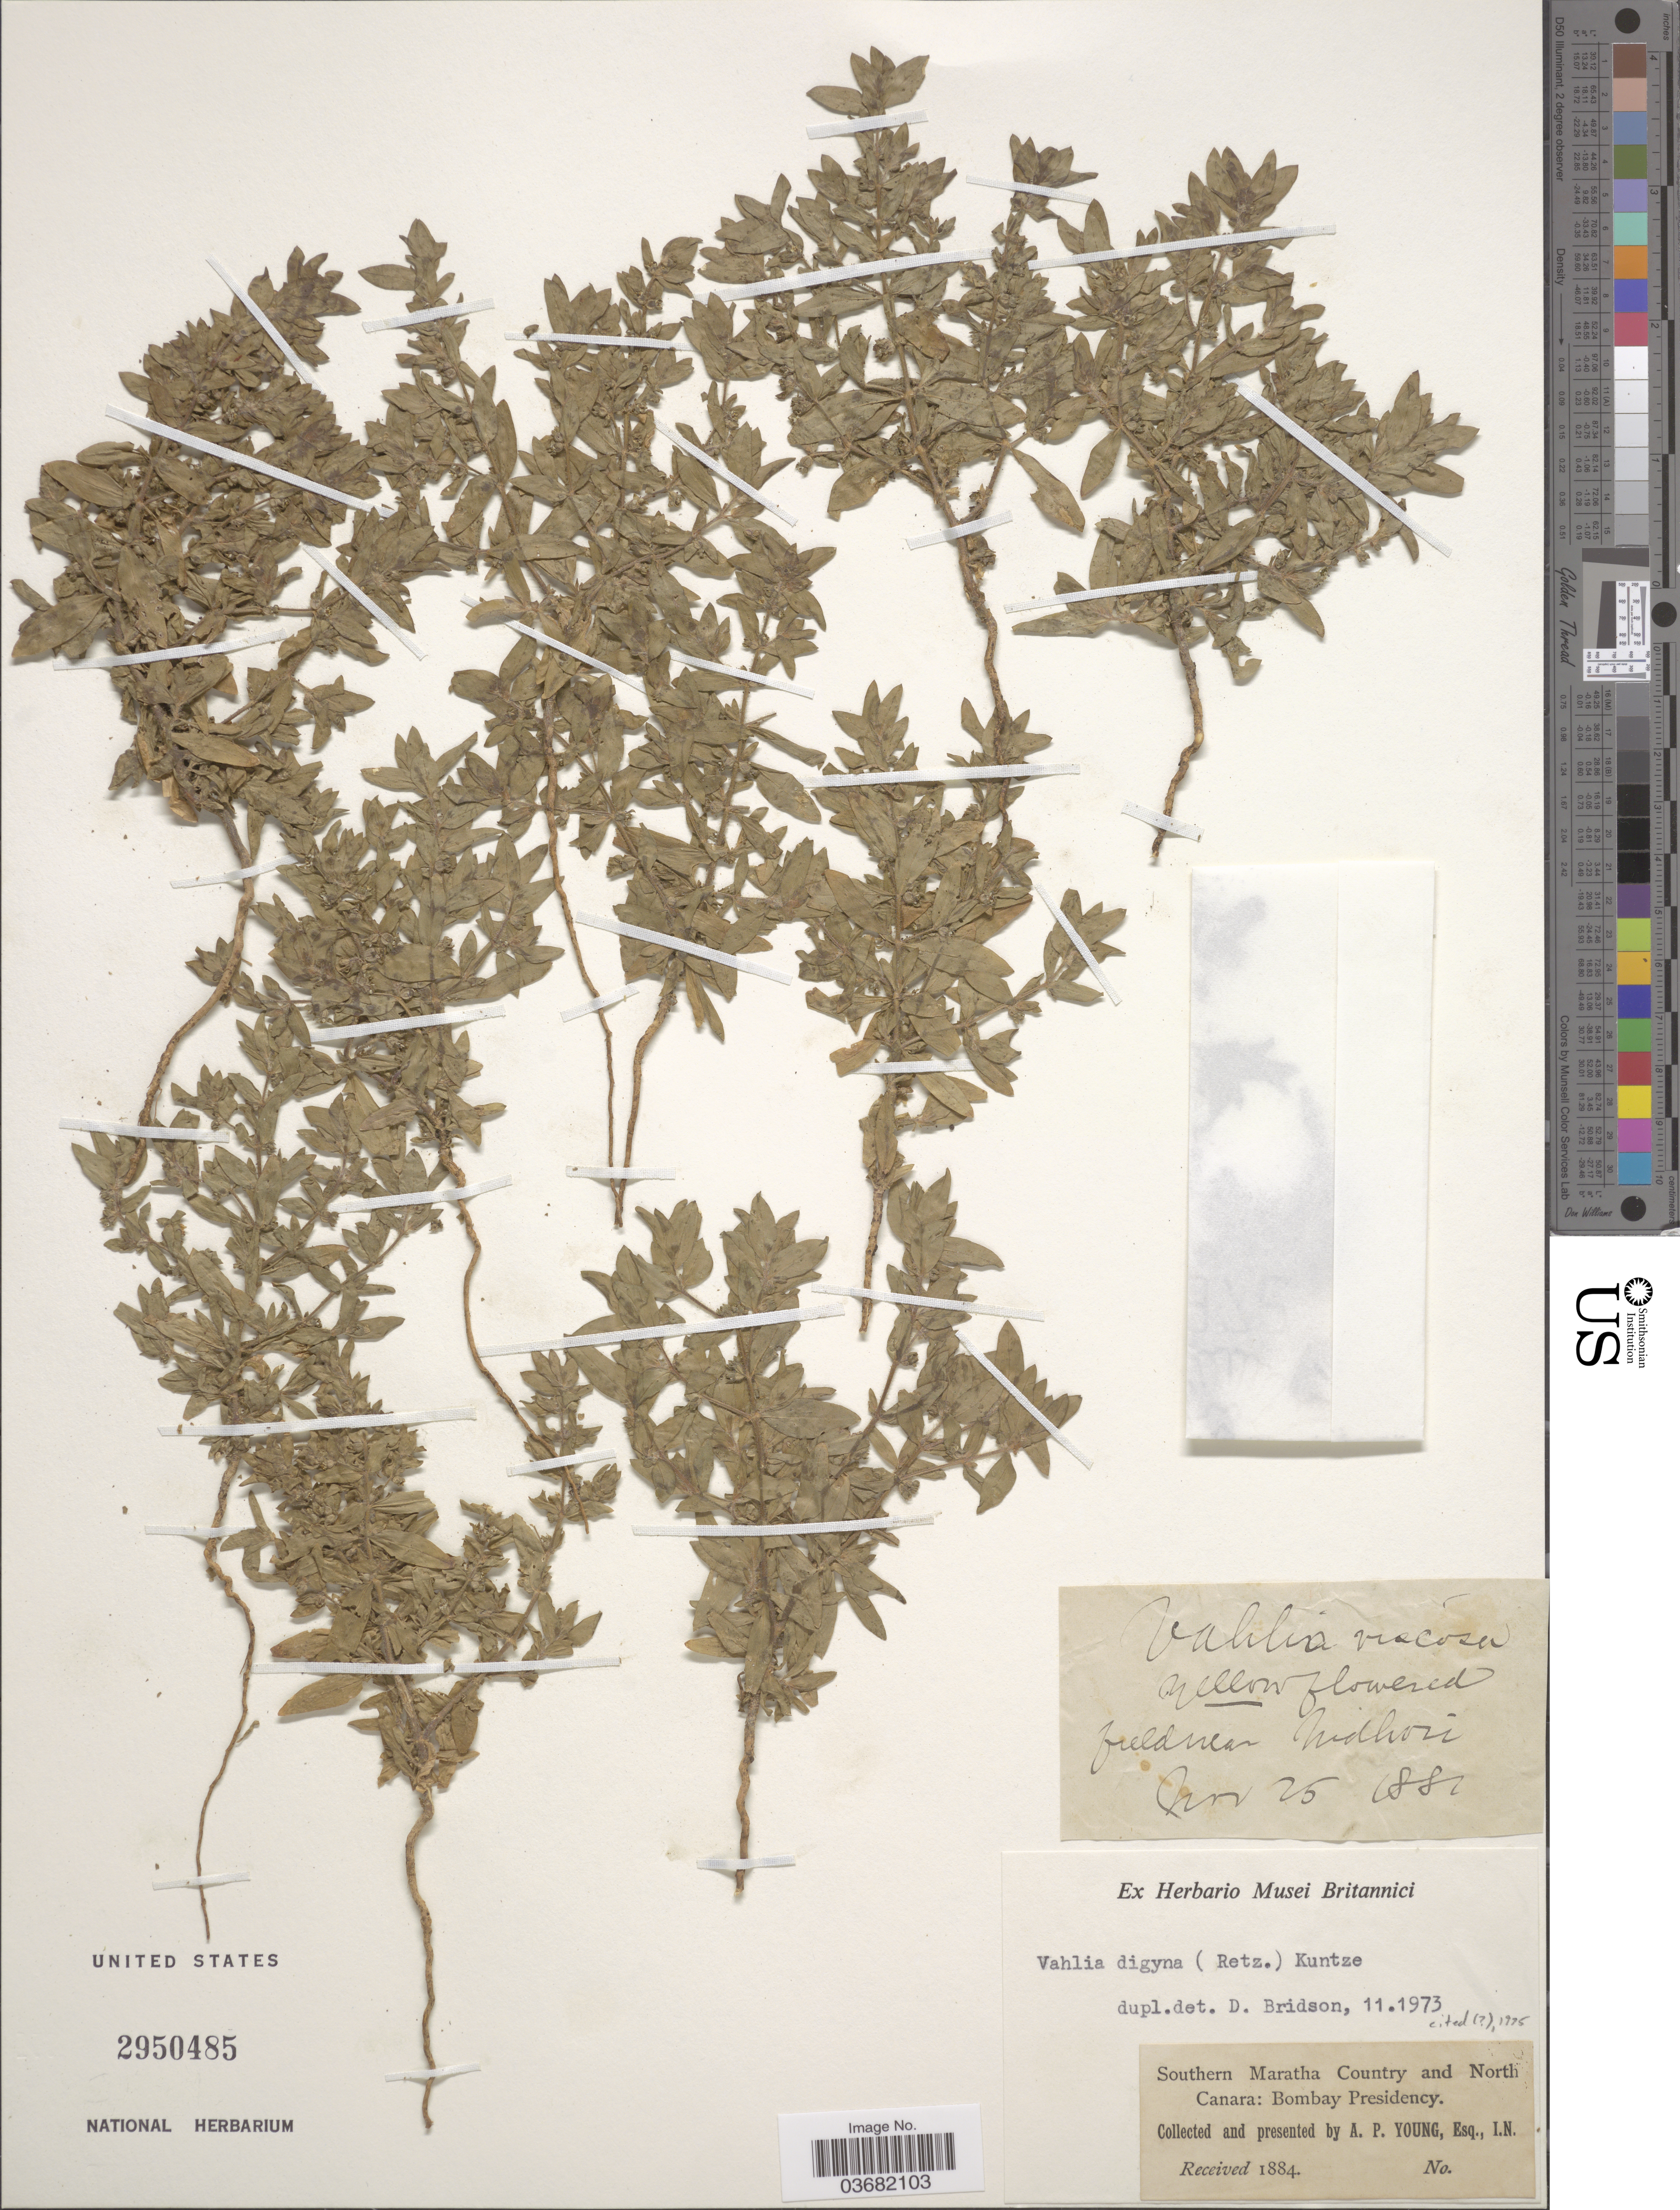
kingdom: Plantae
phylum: Tracheophyta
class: Magnoliopsida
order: Vahliales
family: Vahliaceae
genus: Vahlia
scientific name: Vahlia digyna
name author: (Retz.) Kuntze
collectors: A. Young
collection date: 1881-11-25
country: India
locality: Southern Maratha Country and North Canara: Bombay Presidency. Field near Nidhori.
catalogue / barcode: US 2950485